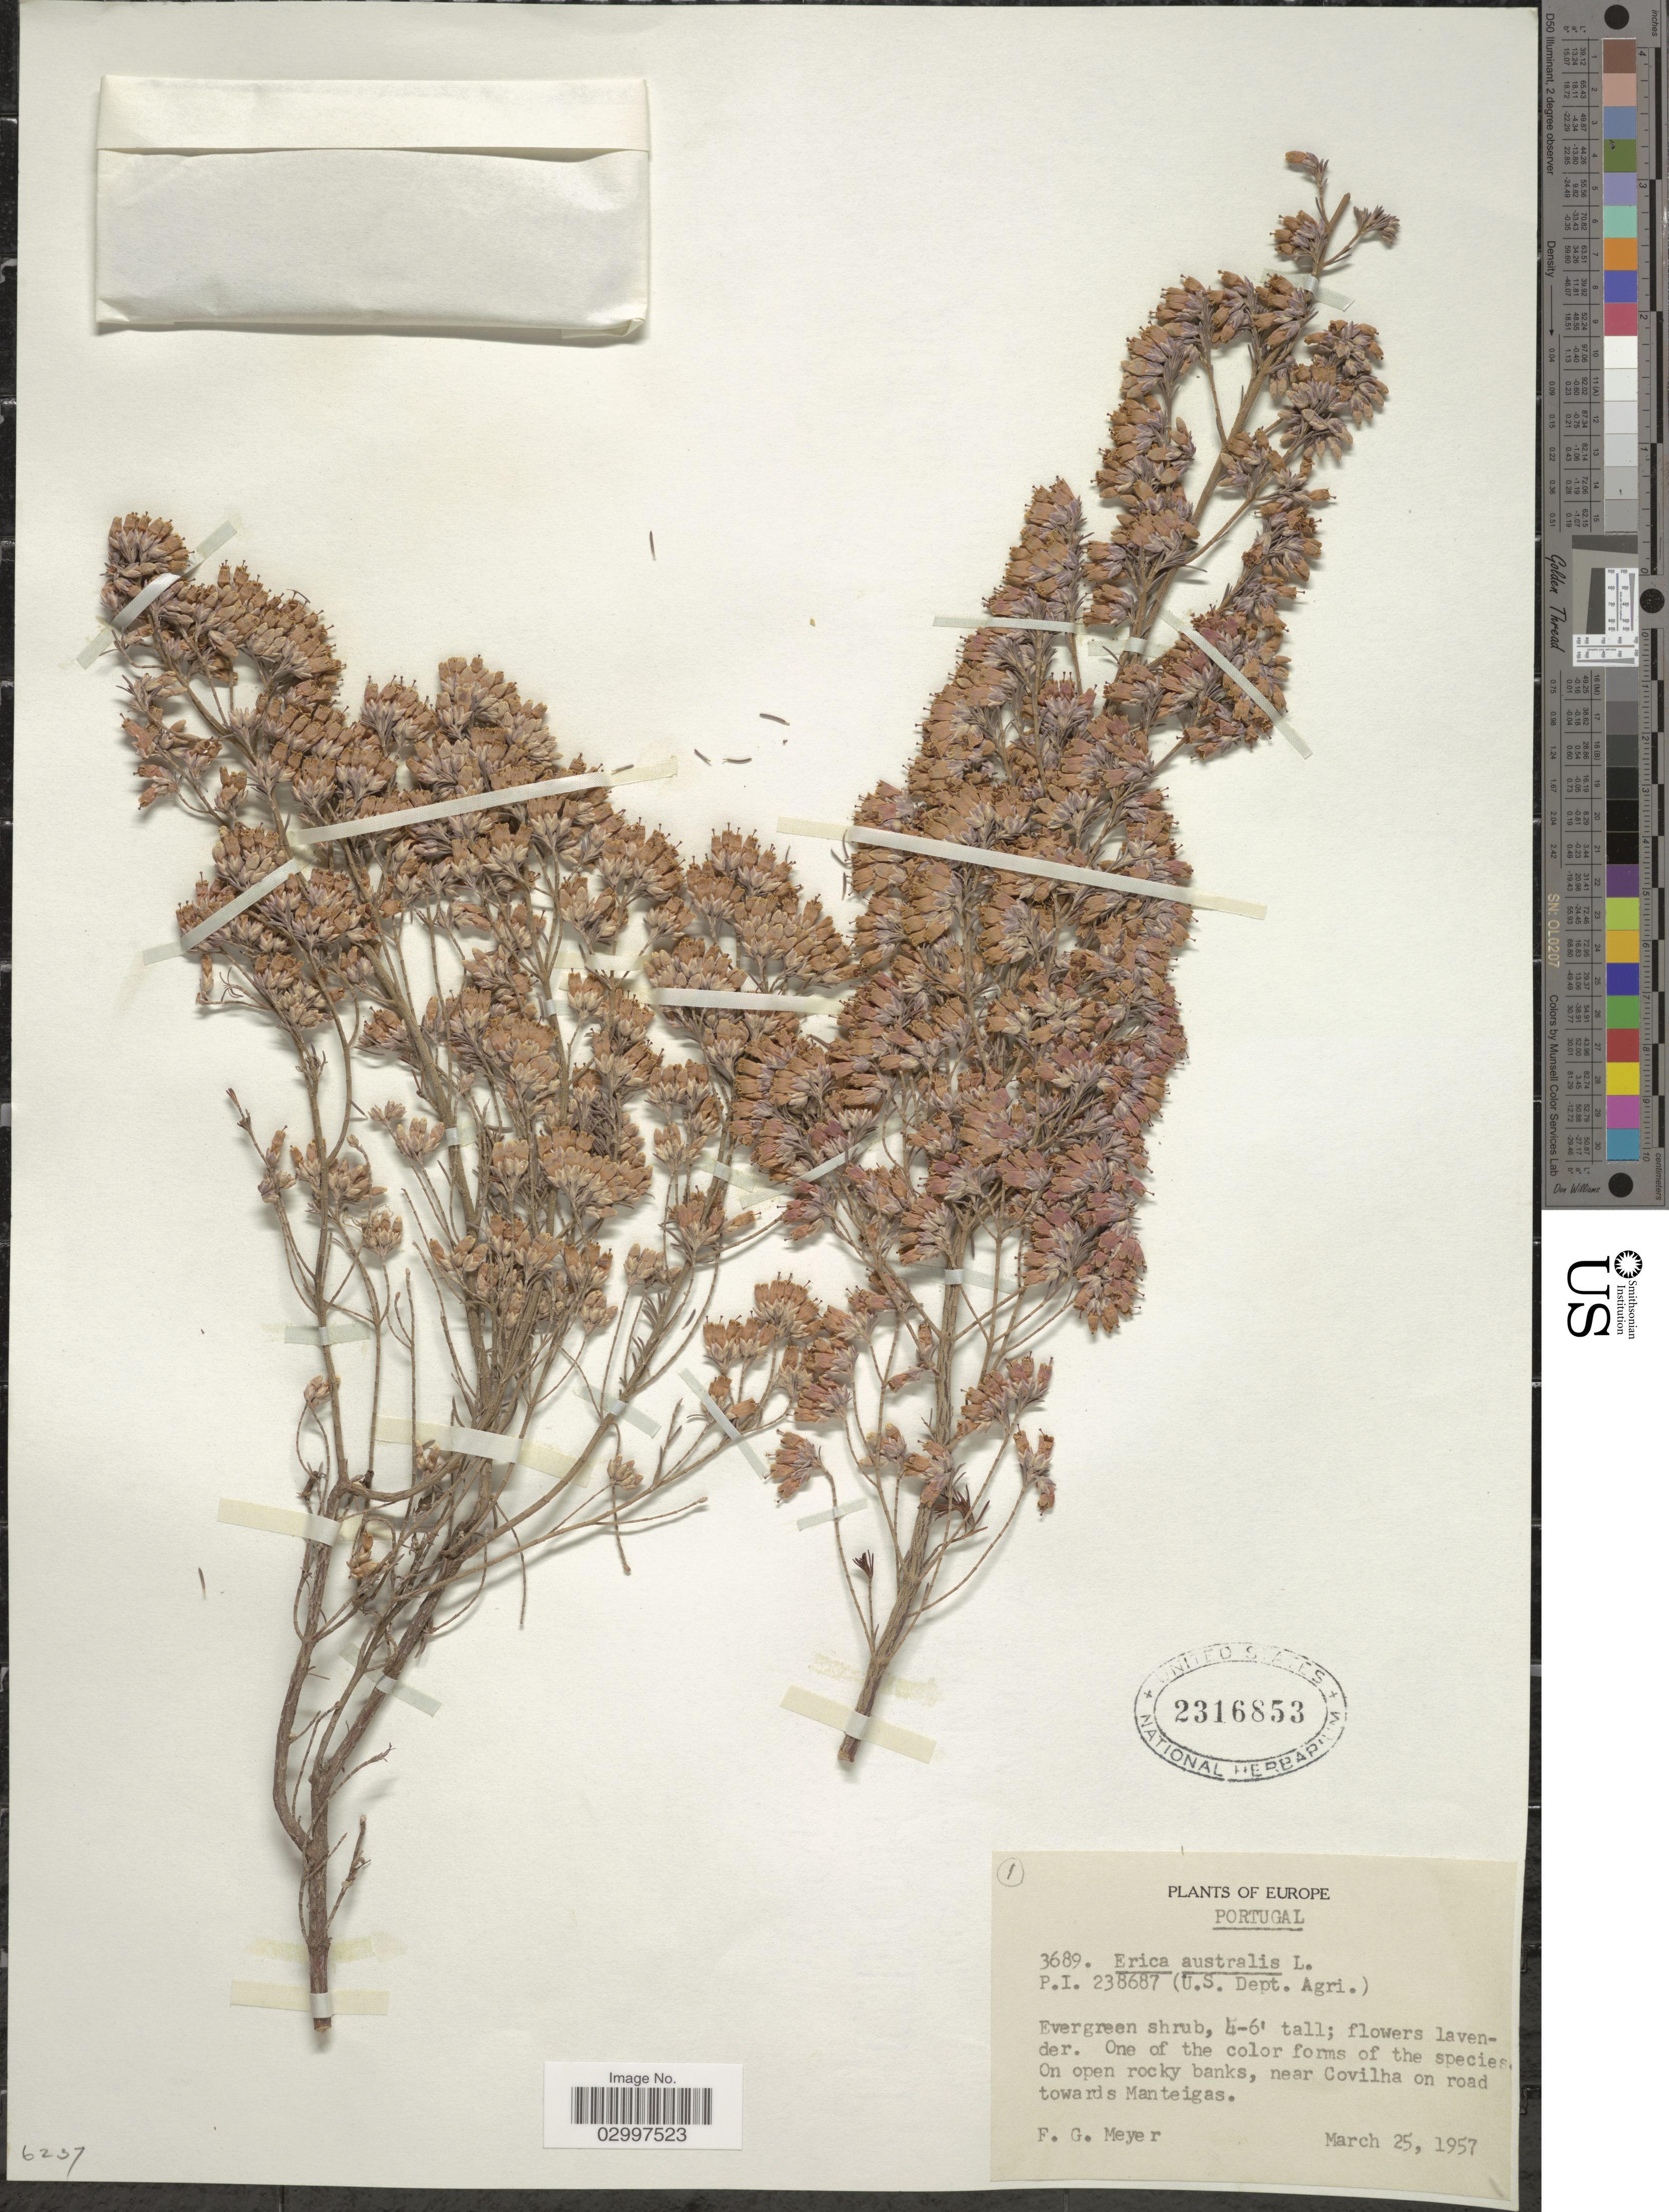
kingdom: Plantae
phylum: Tracheophyta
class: Magnoliopsida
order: Ericales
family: Ericaceae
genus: Erica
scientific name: Erica australis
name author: L.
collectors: F. G. Meyer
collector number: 3689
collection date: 1957-03-25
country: Portugal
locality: Near Covilha on road towards Manteigas.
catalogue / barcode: US 2316853